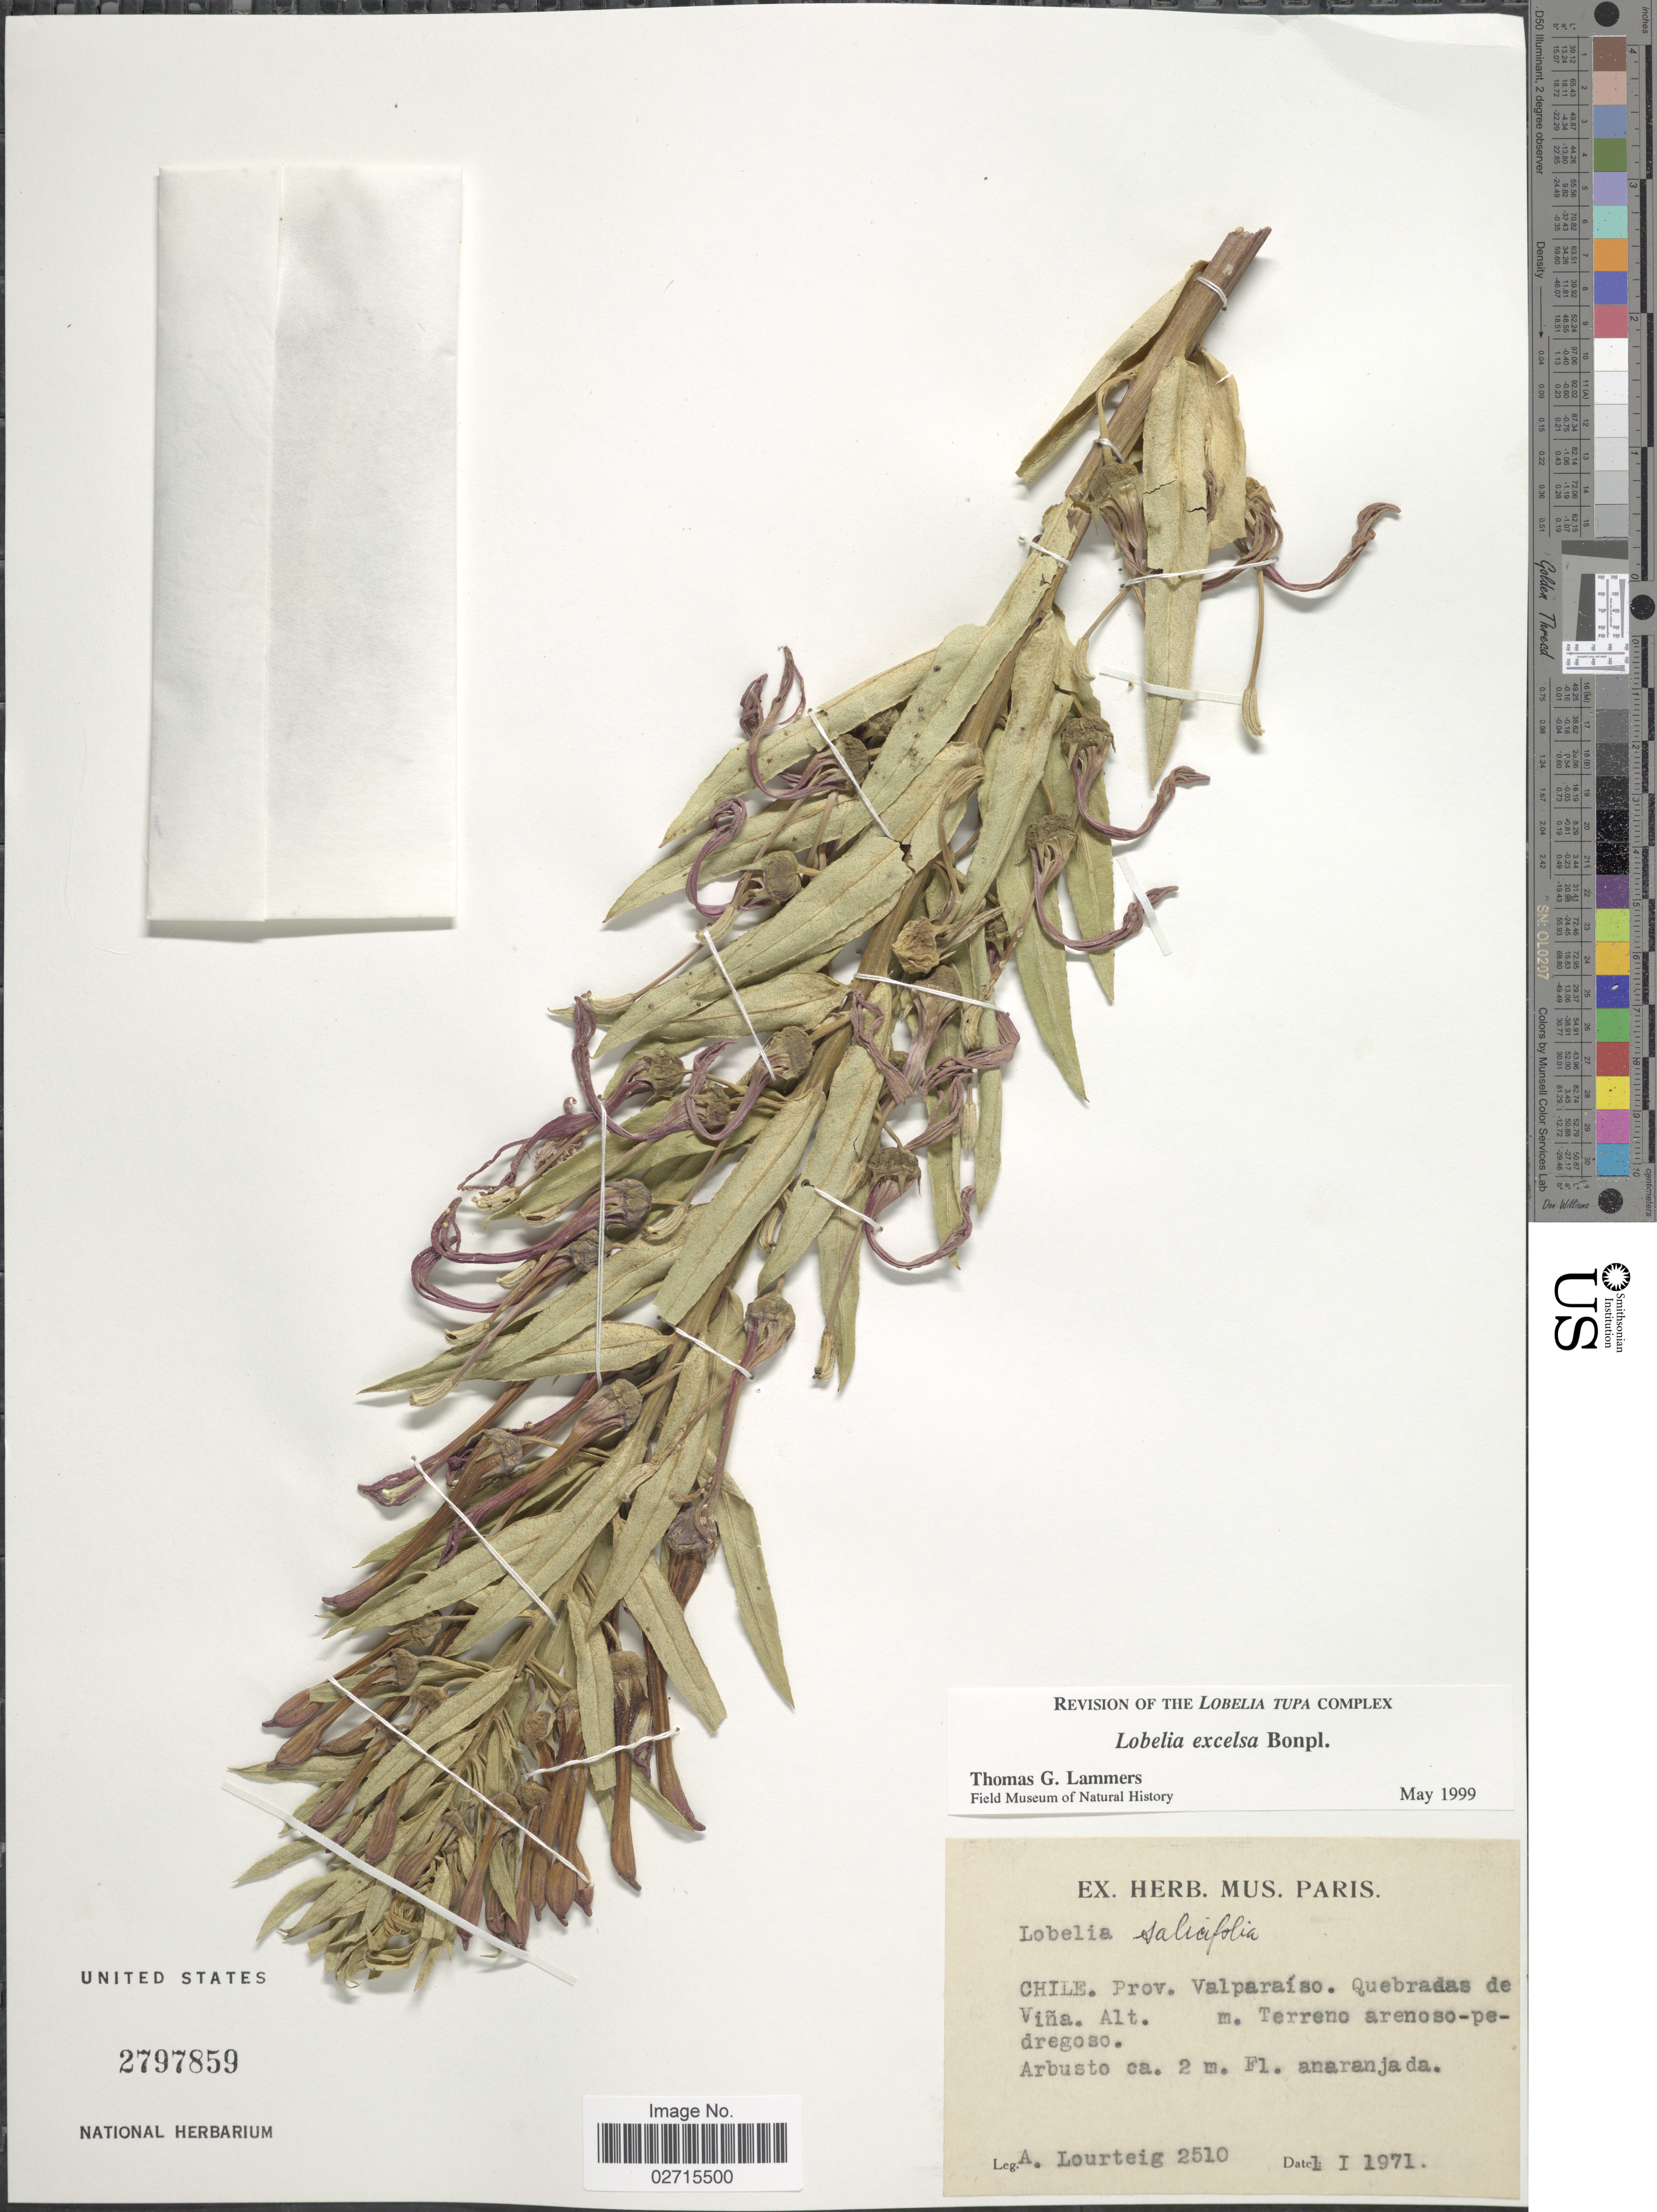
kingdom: Plantae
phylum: Tracheophyta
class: Magnoliopsida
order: Asterales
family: Campanulaceae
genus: Lobelia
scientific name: Lobelia excelsa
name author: L.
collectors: A. Lourteig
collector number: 2510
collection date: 1971-01-01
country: Chile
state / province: Valparaíso (V)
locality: Valparaiso, Quebradas de Vina.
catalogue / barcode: US 2797859